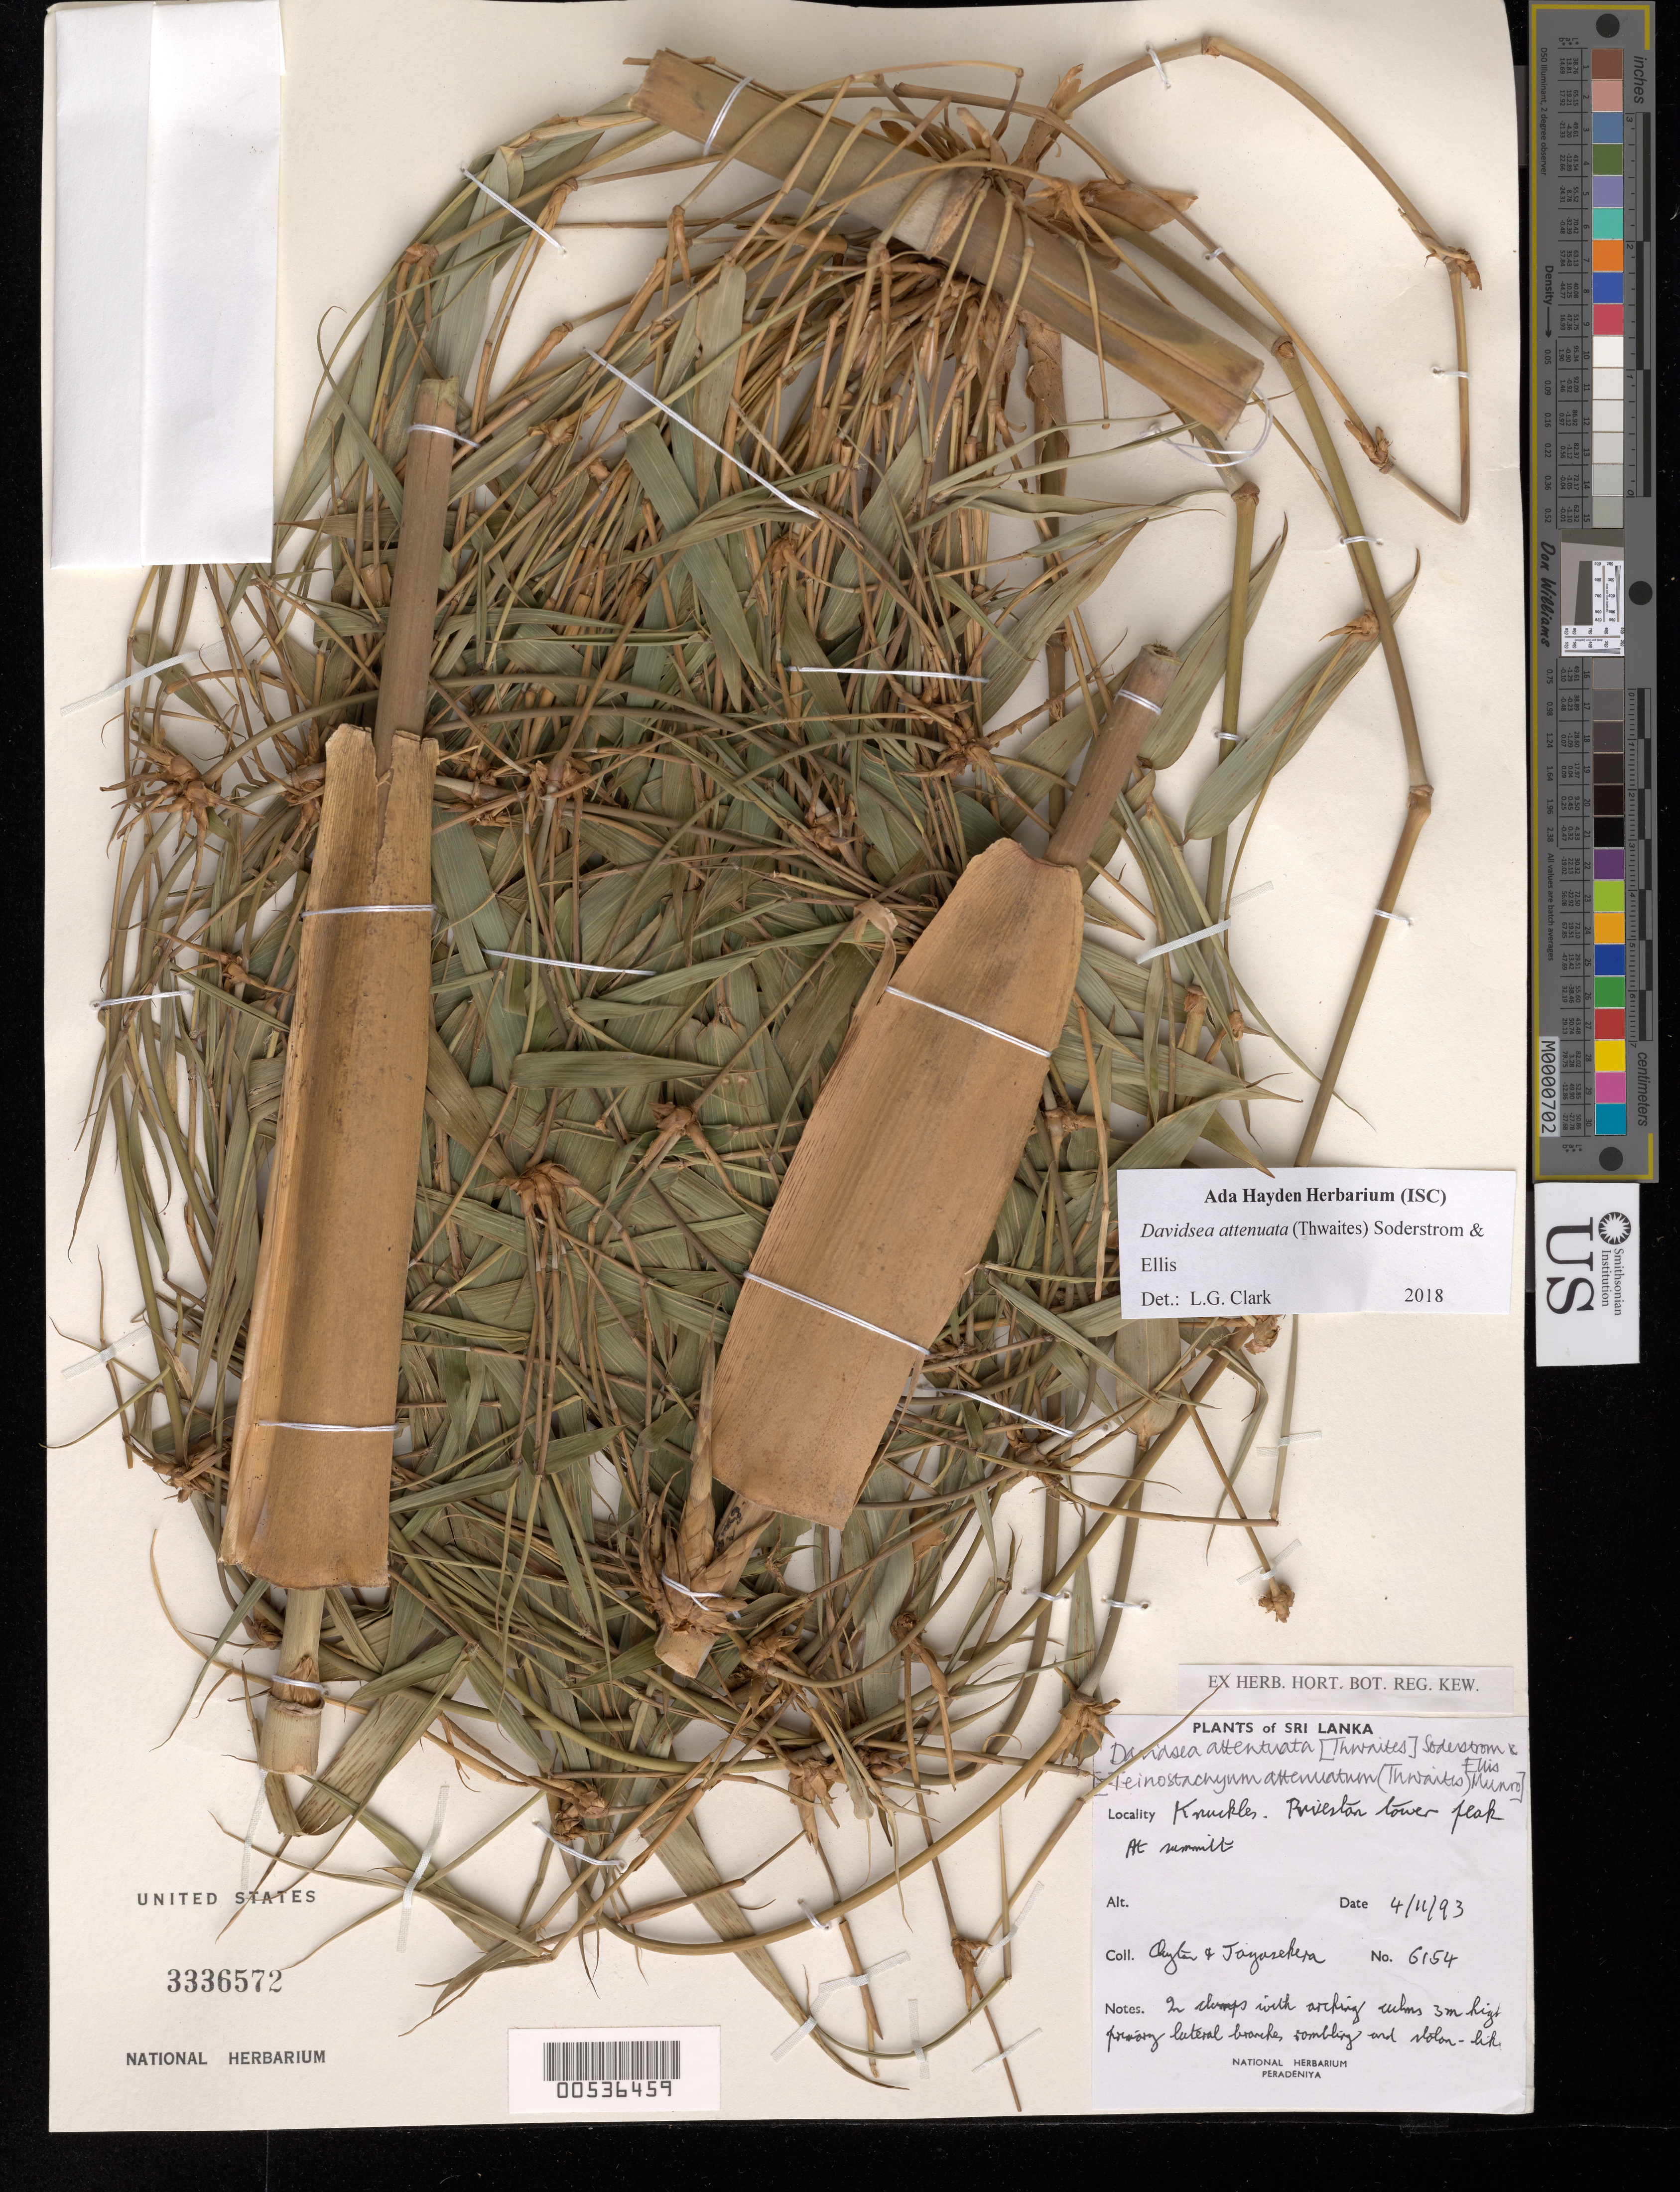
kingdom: Plantae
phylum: Tracheophyta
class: Liliopsida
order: Poales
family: Poaceae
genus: Davidsea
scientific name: Davidsea attenuata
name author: (Thwaites) Soderstr. & R.P. Ellis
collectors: -. Dayton & -. Jayasekera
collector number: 6154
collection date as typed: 04 Nov 1993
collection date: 1993-11-04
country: Sri Lanka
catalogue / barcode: US 3336572